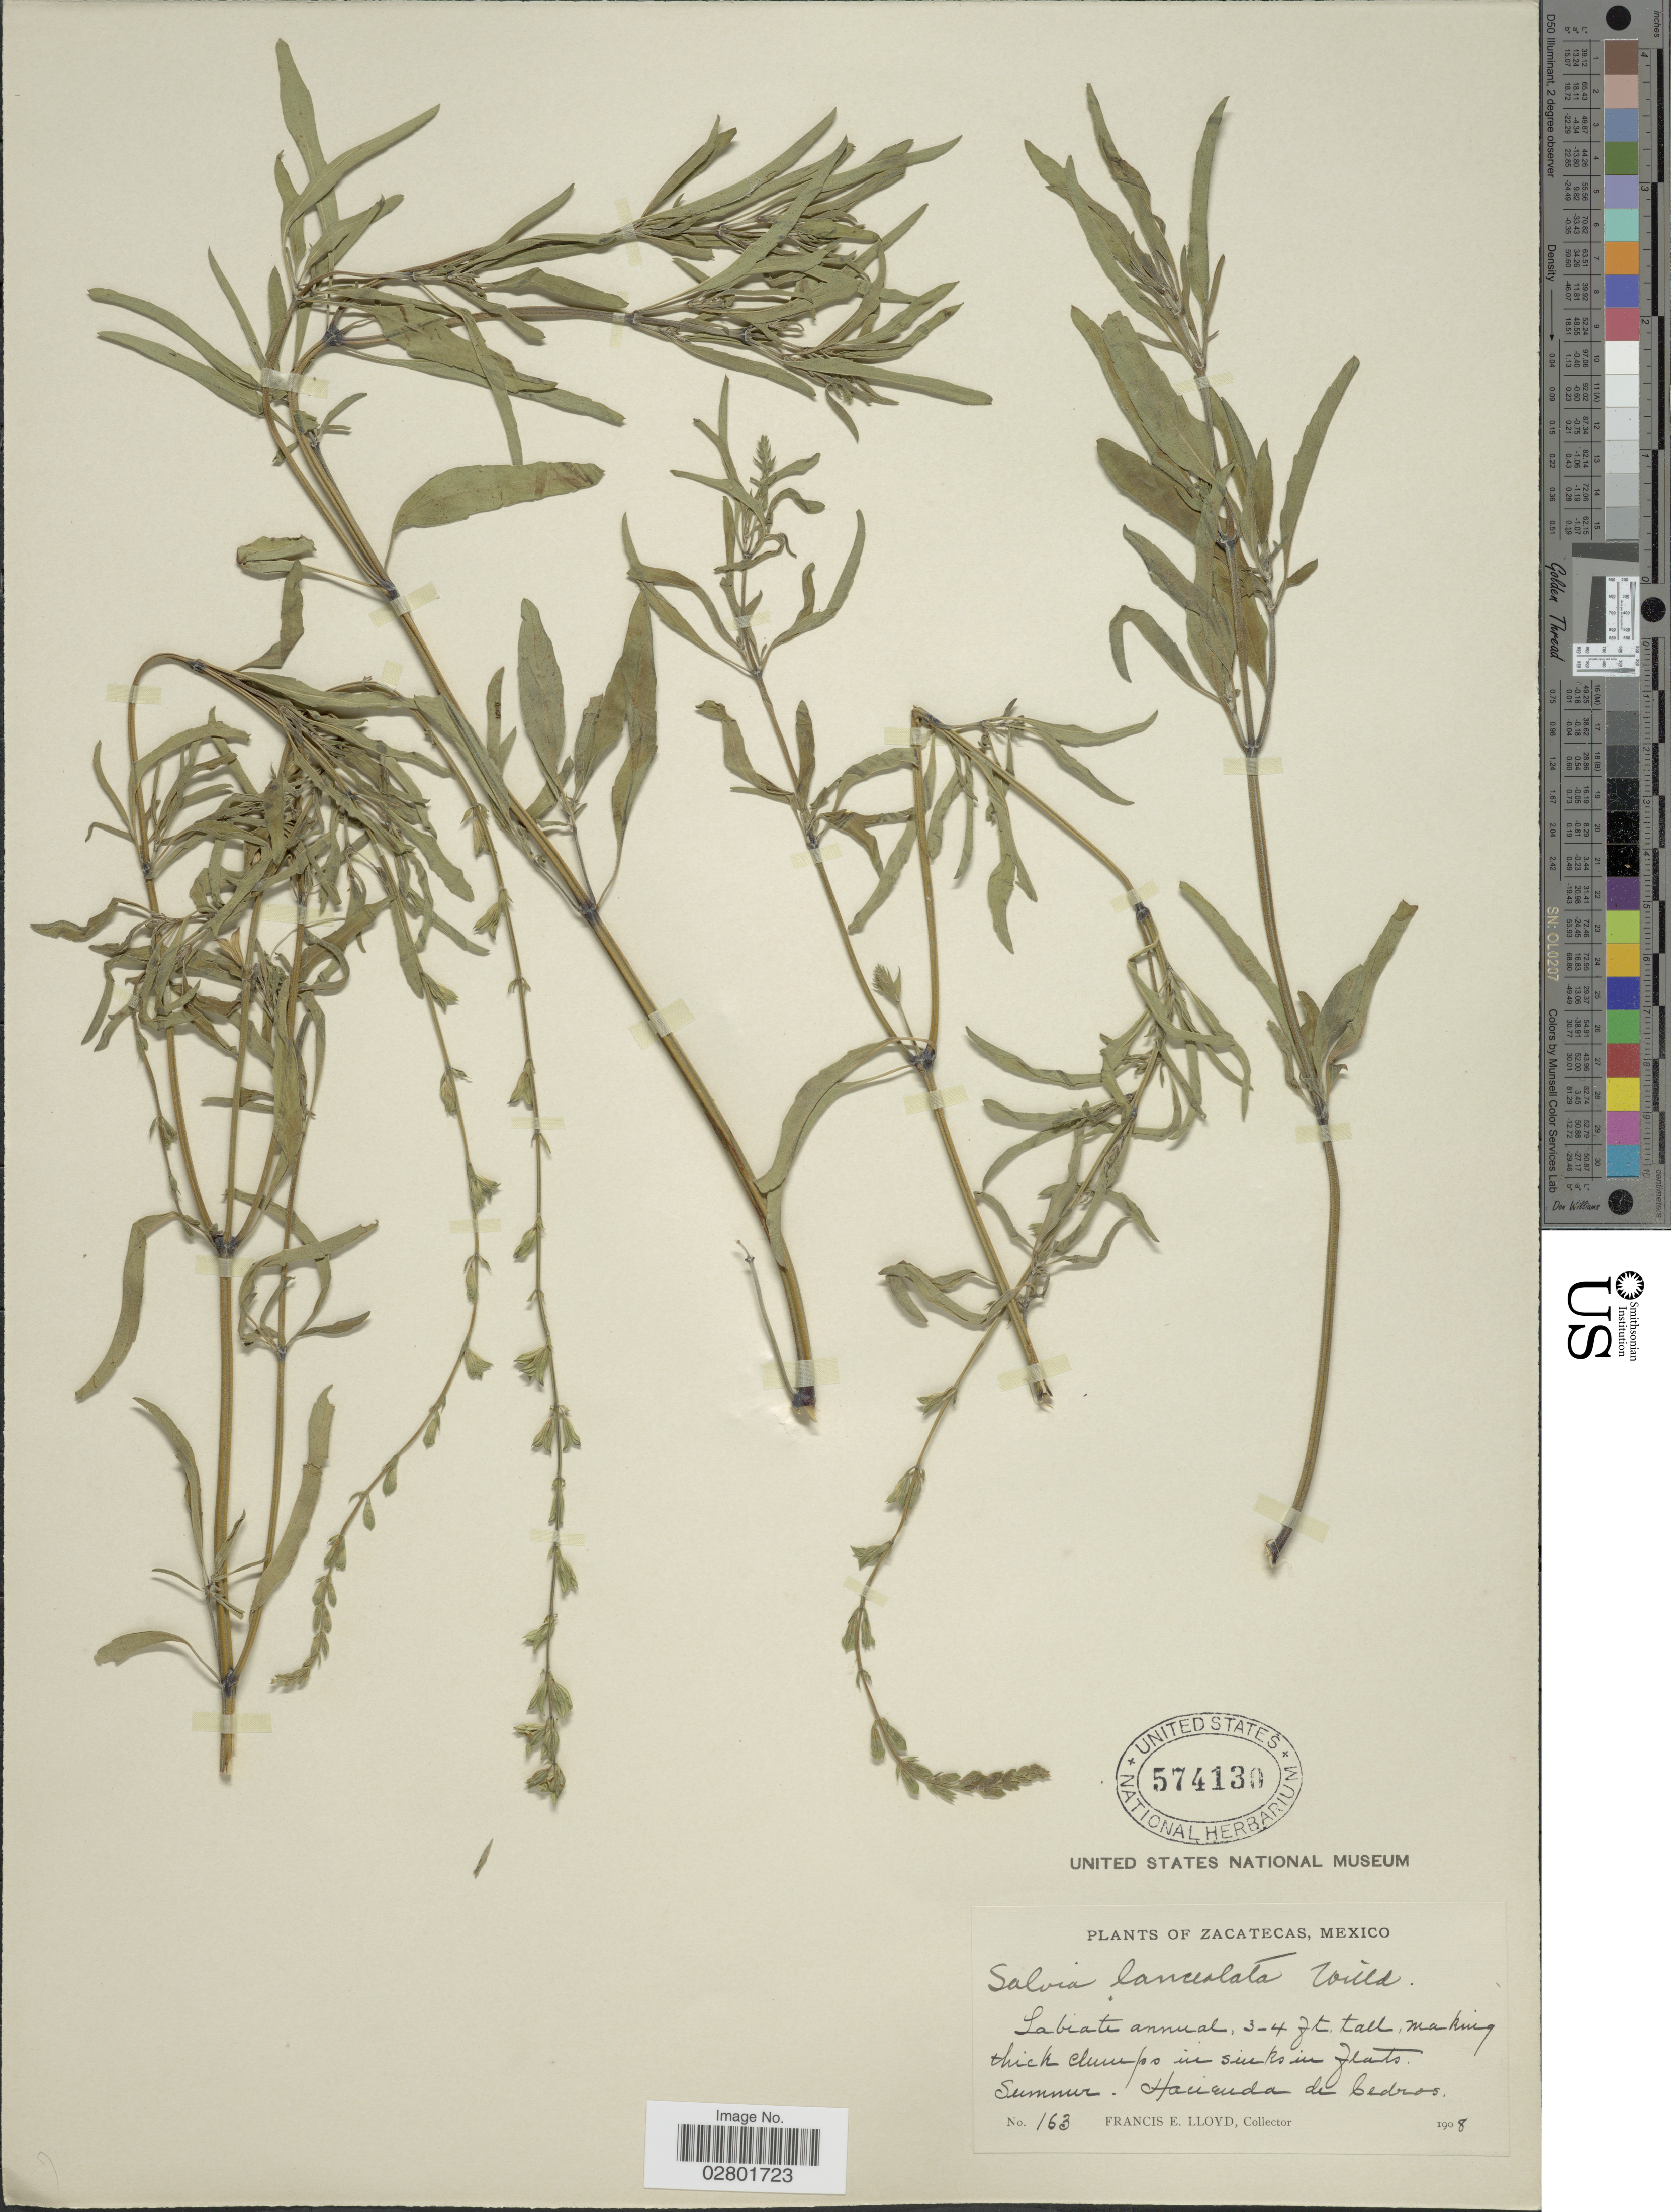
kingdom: Plantae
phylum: Tracheophyta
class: Magnoliopsida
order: Lamiales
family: Lamiaceae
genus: Salvia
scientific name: Salvia lanceolata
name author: Brouss.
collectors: Lloyd, C. E.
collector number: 163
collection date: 1908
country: Mexico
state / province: Zacatecas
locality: Sumnur. Hacienda de Cedros.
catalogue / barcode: US 574130